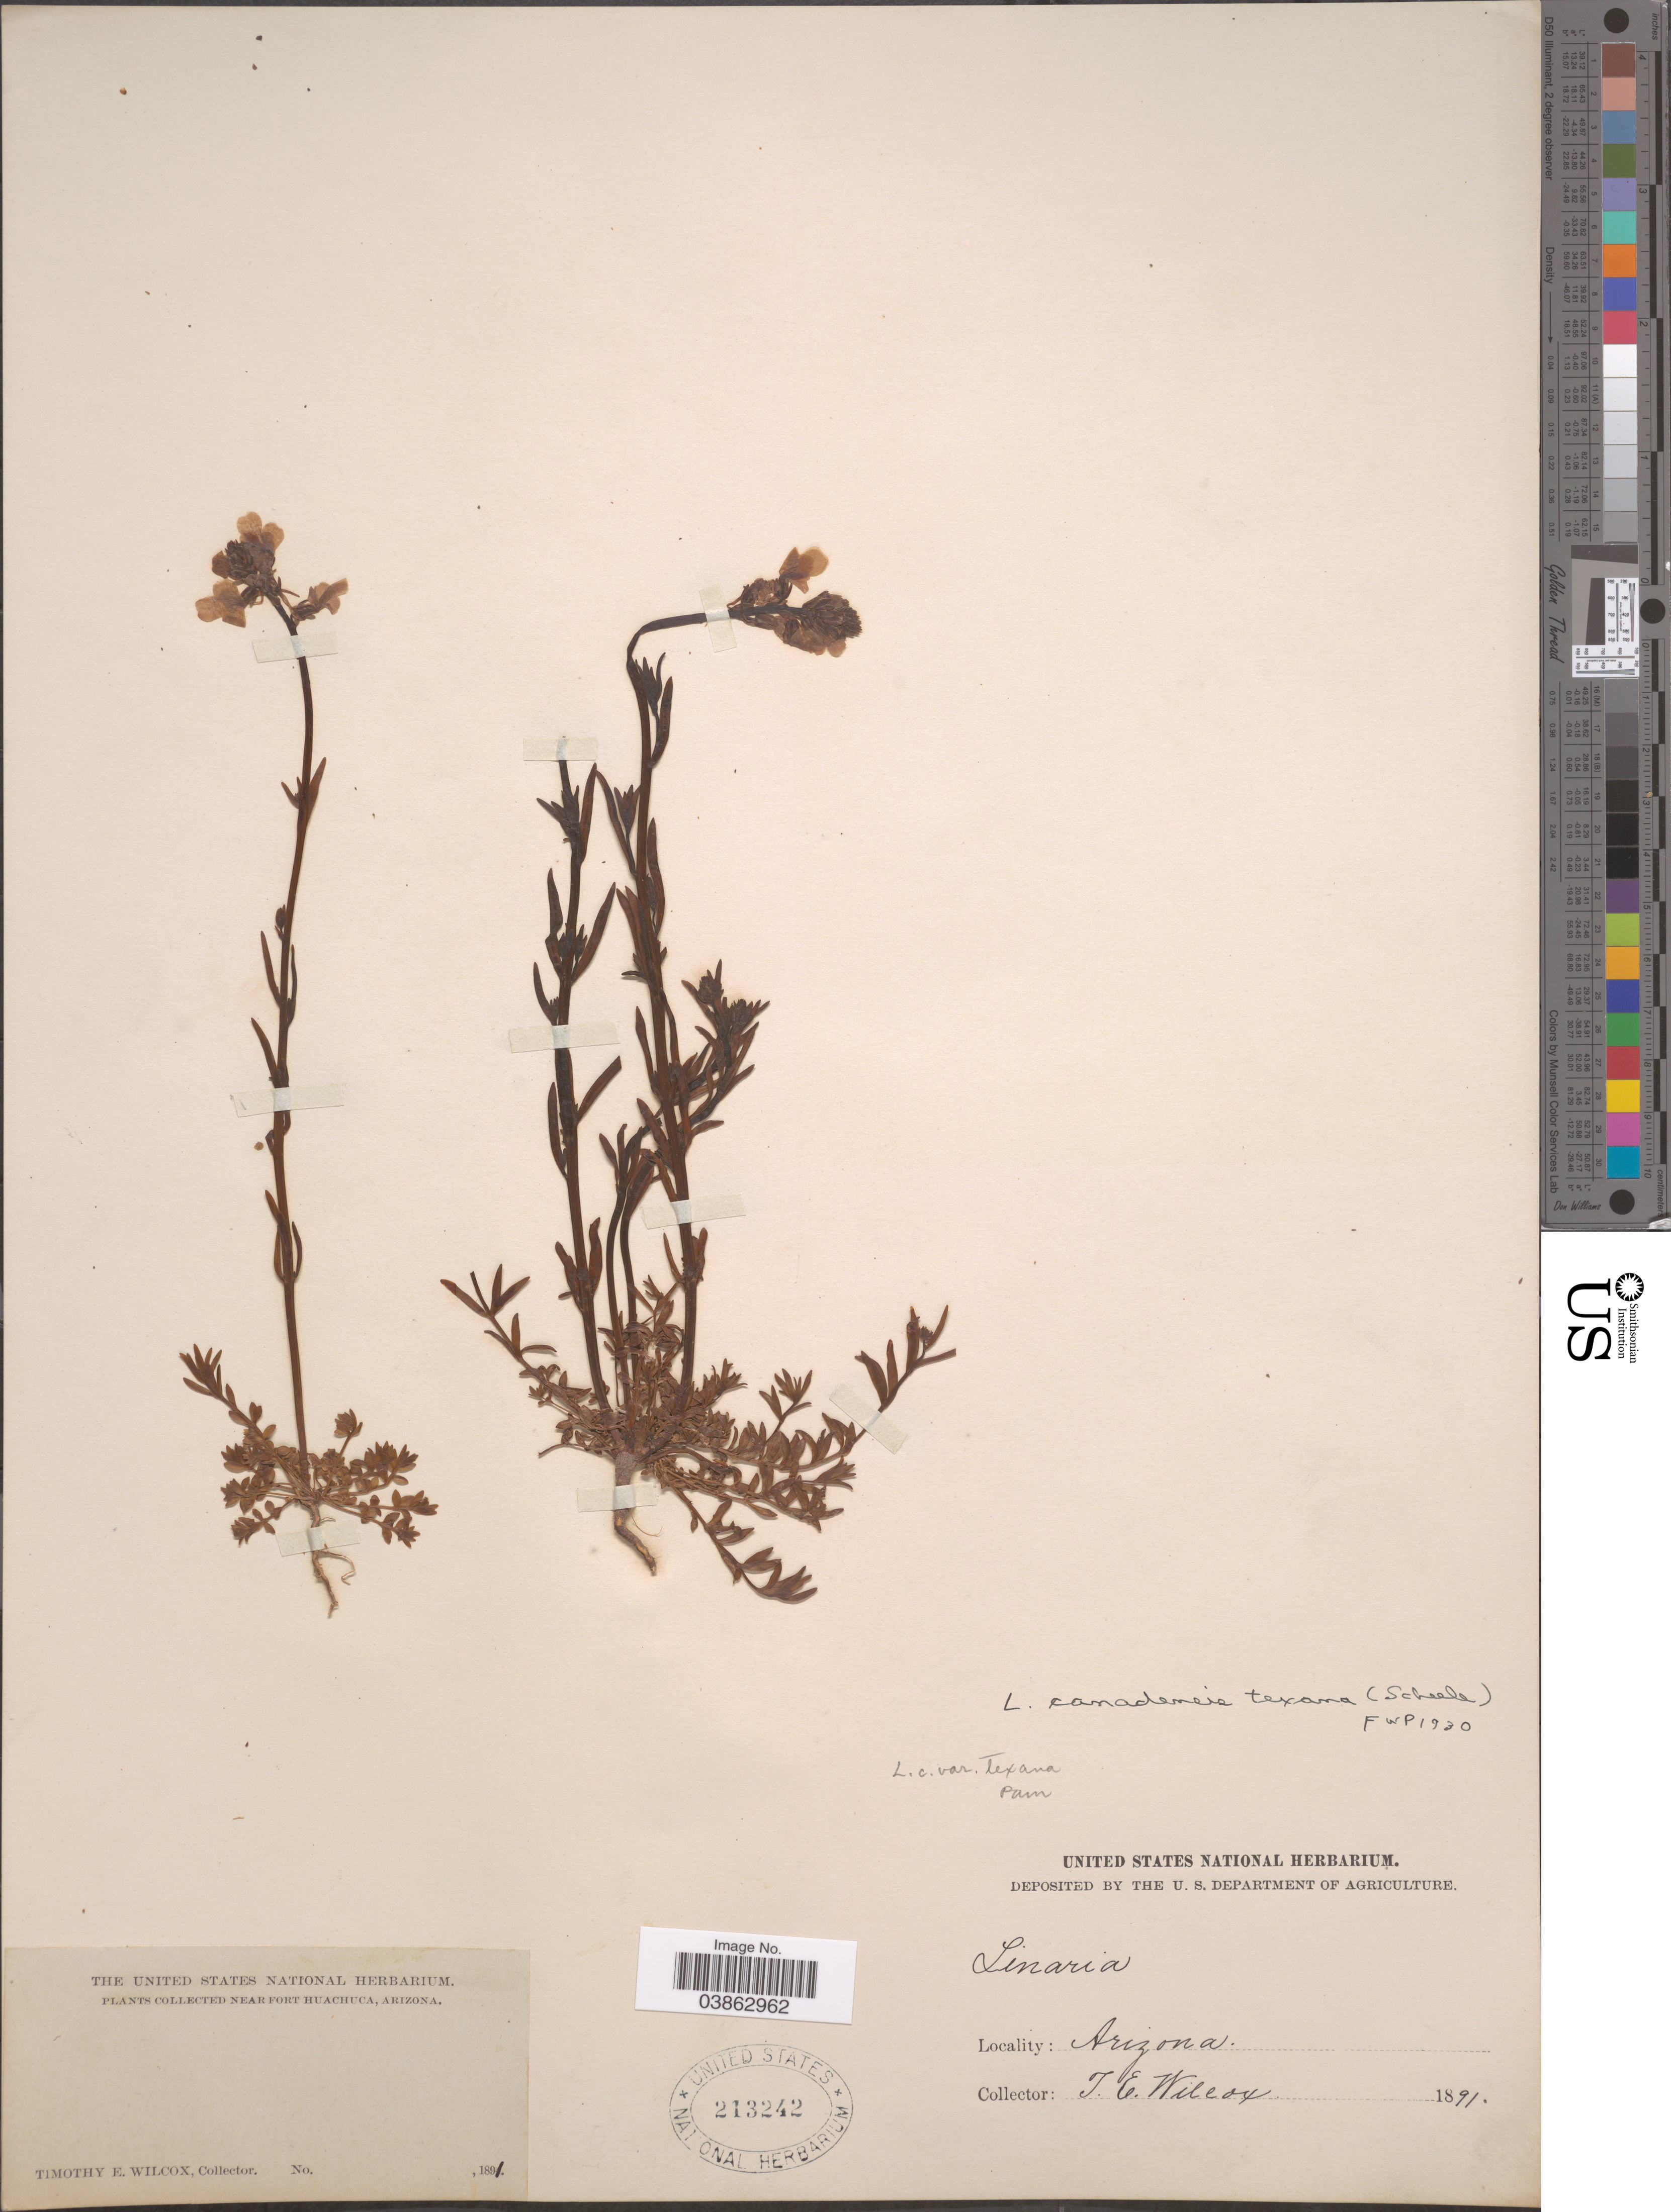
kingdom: Plantae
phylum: Tracheophyta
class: Magnoliopsida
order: Lamiales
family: Plantaginaceae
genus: Linaria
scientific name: Linaria texana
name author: Scheele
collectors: T. E. Wilcox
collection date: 1891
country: United States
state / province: Arizona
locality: Near Fort Huachuca.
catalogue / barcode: US 213242